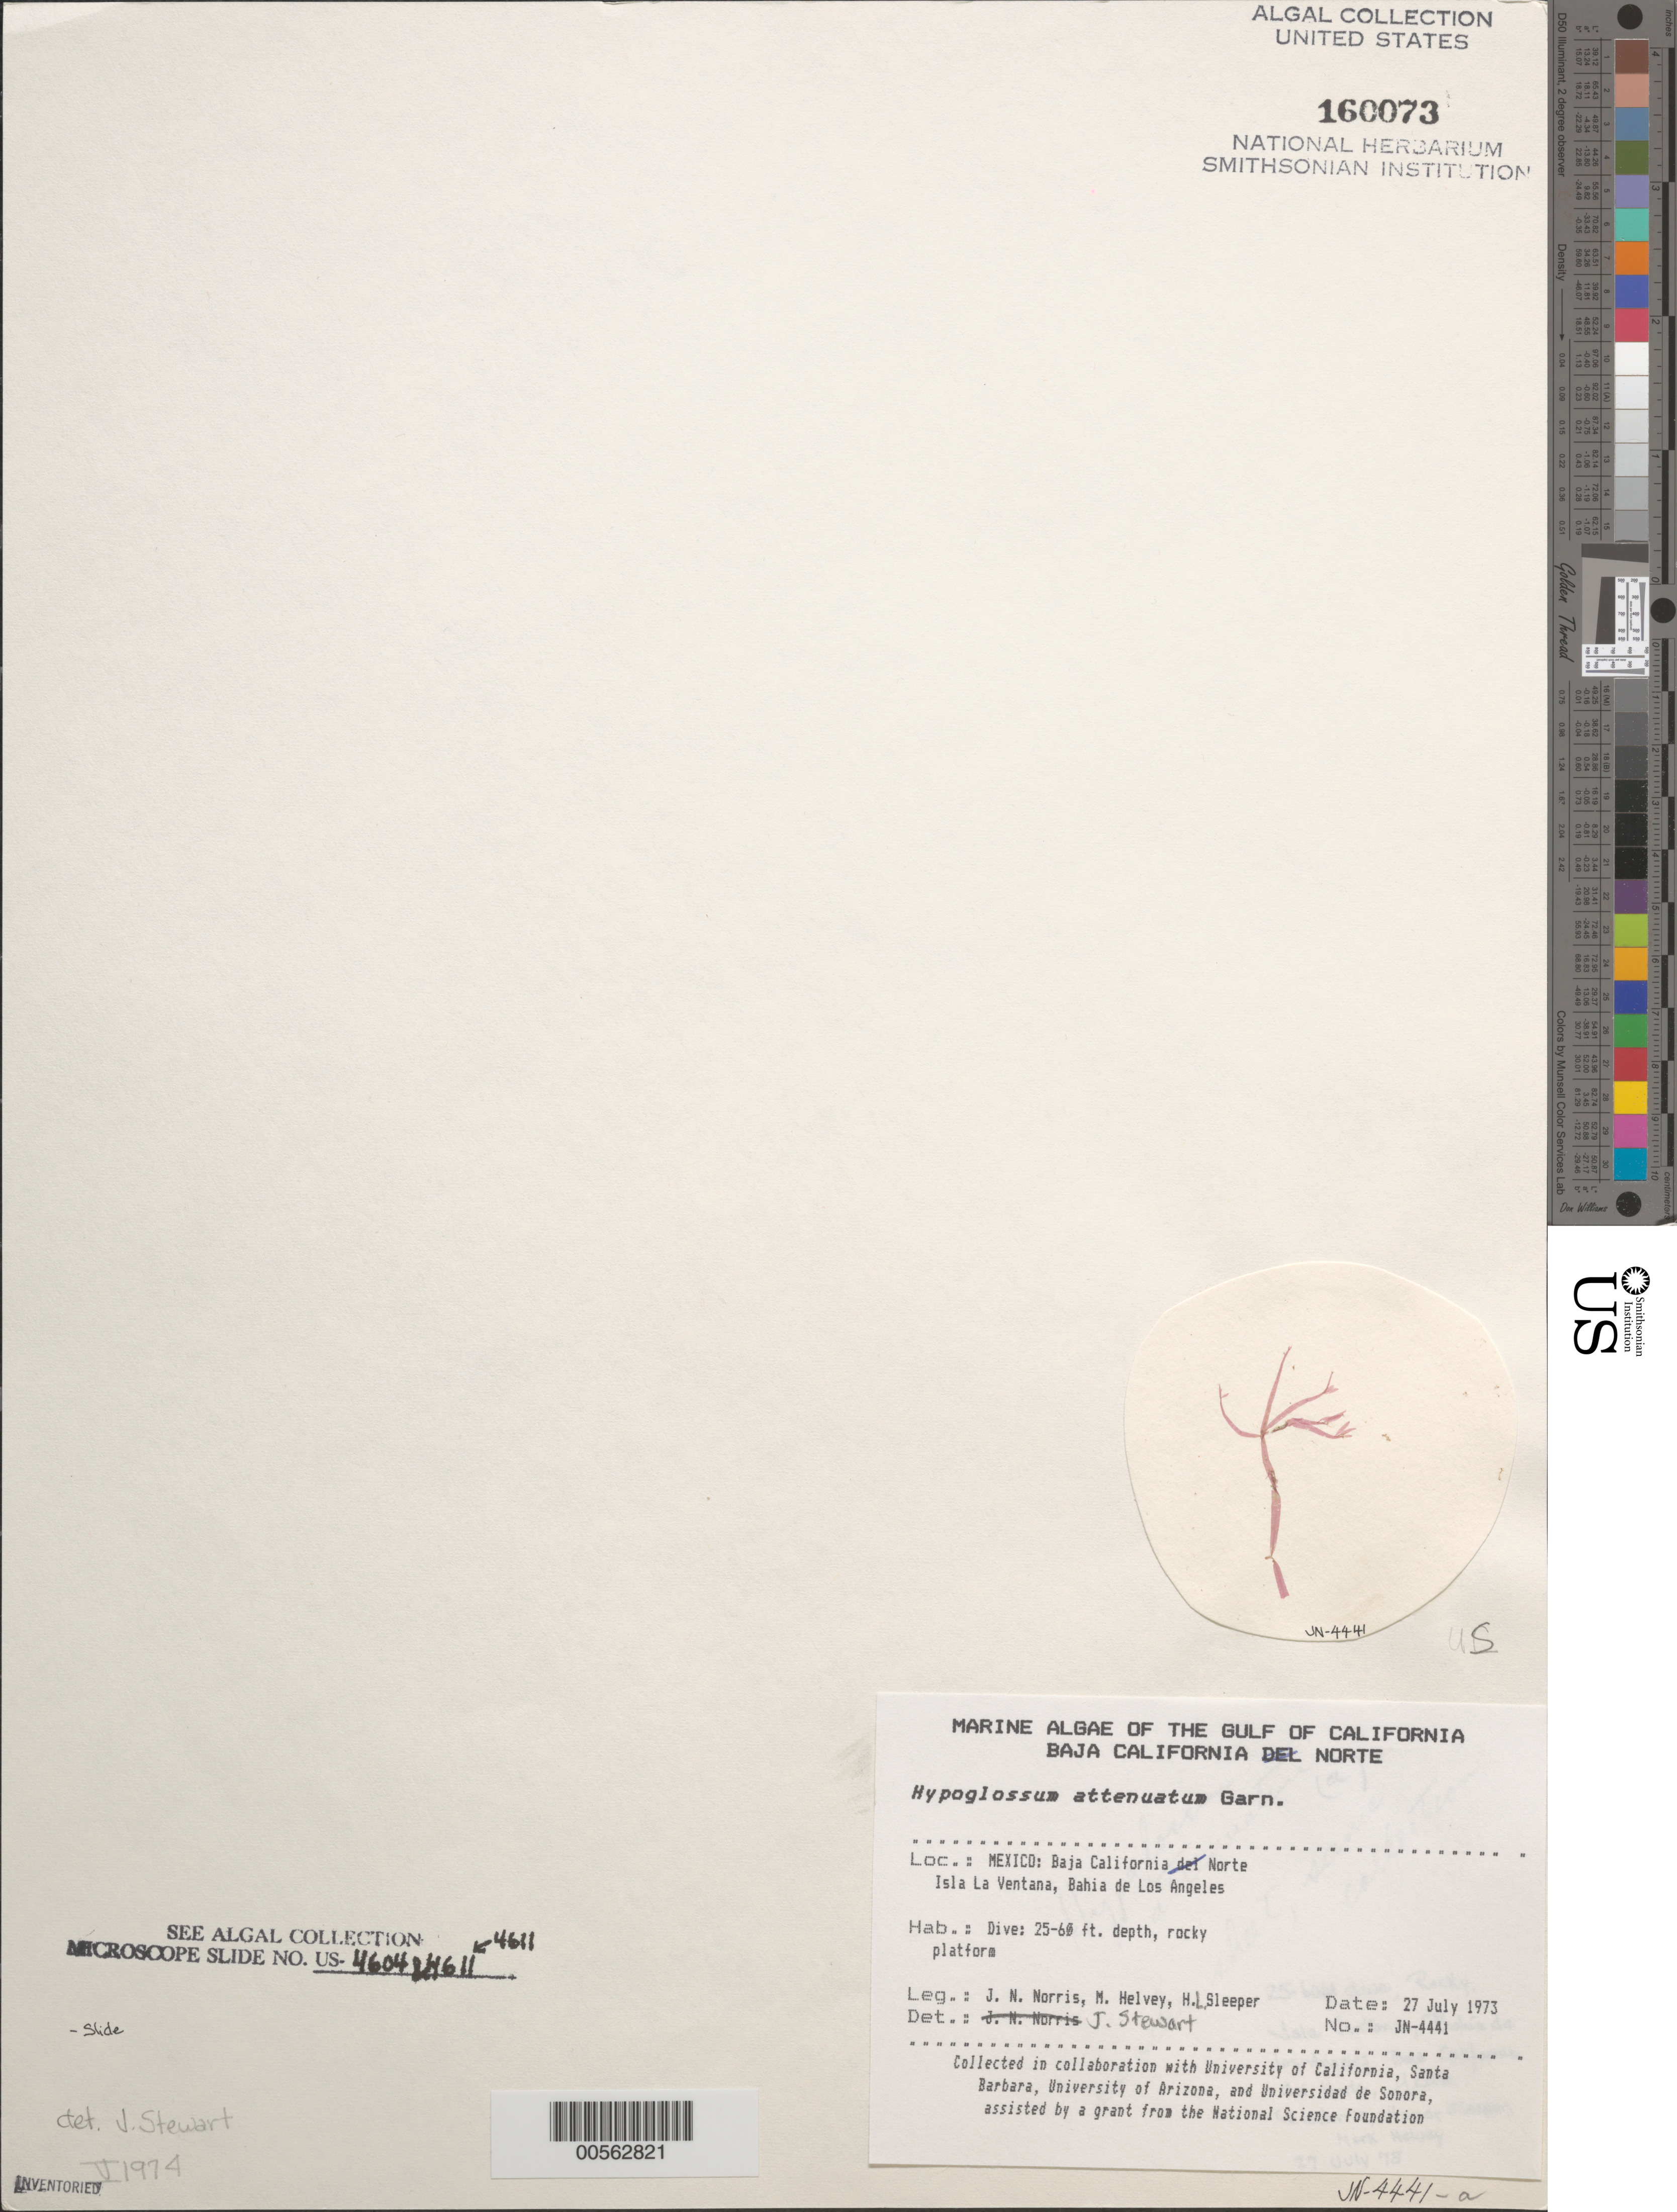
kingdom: Plantae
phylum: Rhodophyta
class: Florideophyceae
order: Ceramiales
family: Delesseriaceae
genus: Hypoglossum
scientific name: Hypoglossum attenuatum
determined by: Stewart, J.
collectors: J. N. Norris, M. Helvey & H. Sleeper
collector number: JN-4441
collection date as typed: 27 Jul 1973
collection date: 1973-07-27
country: Mexico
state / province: Baja California Norte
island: Isla la Ventana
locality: Bahia de Los Angeles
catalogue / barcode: US 160073